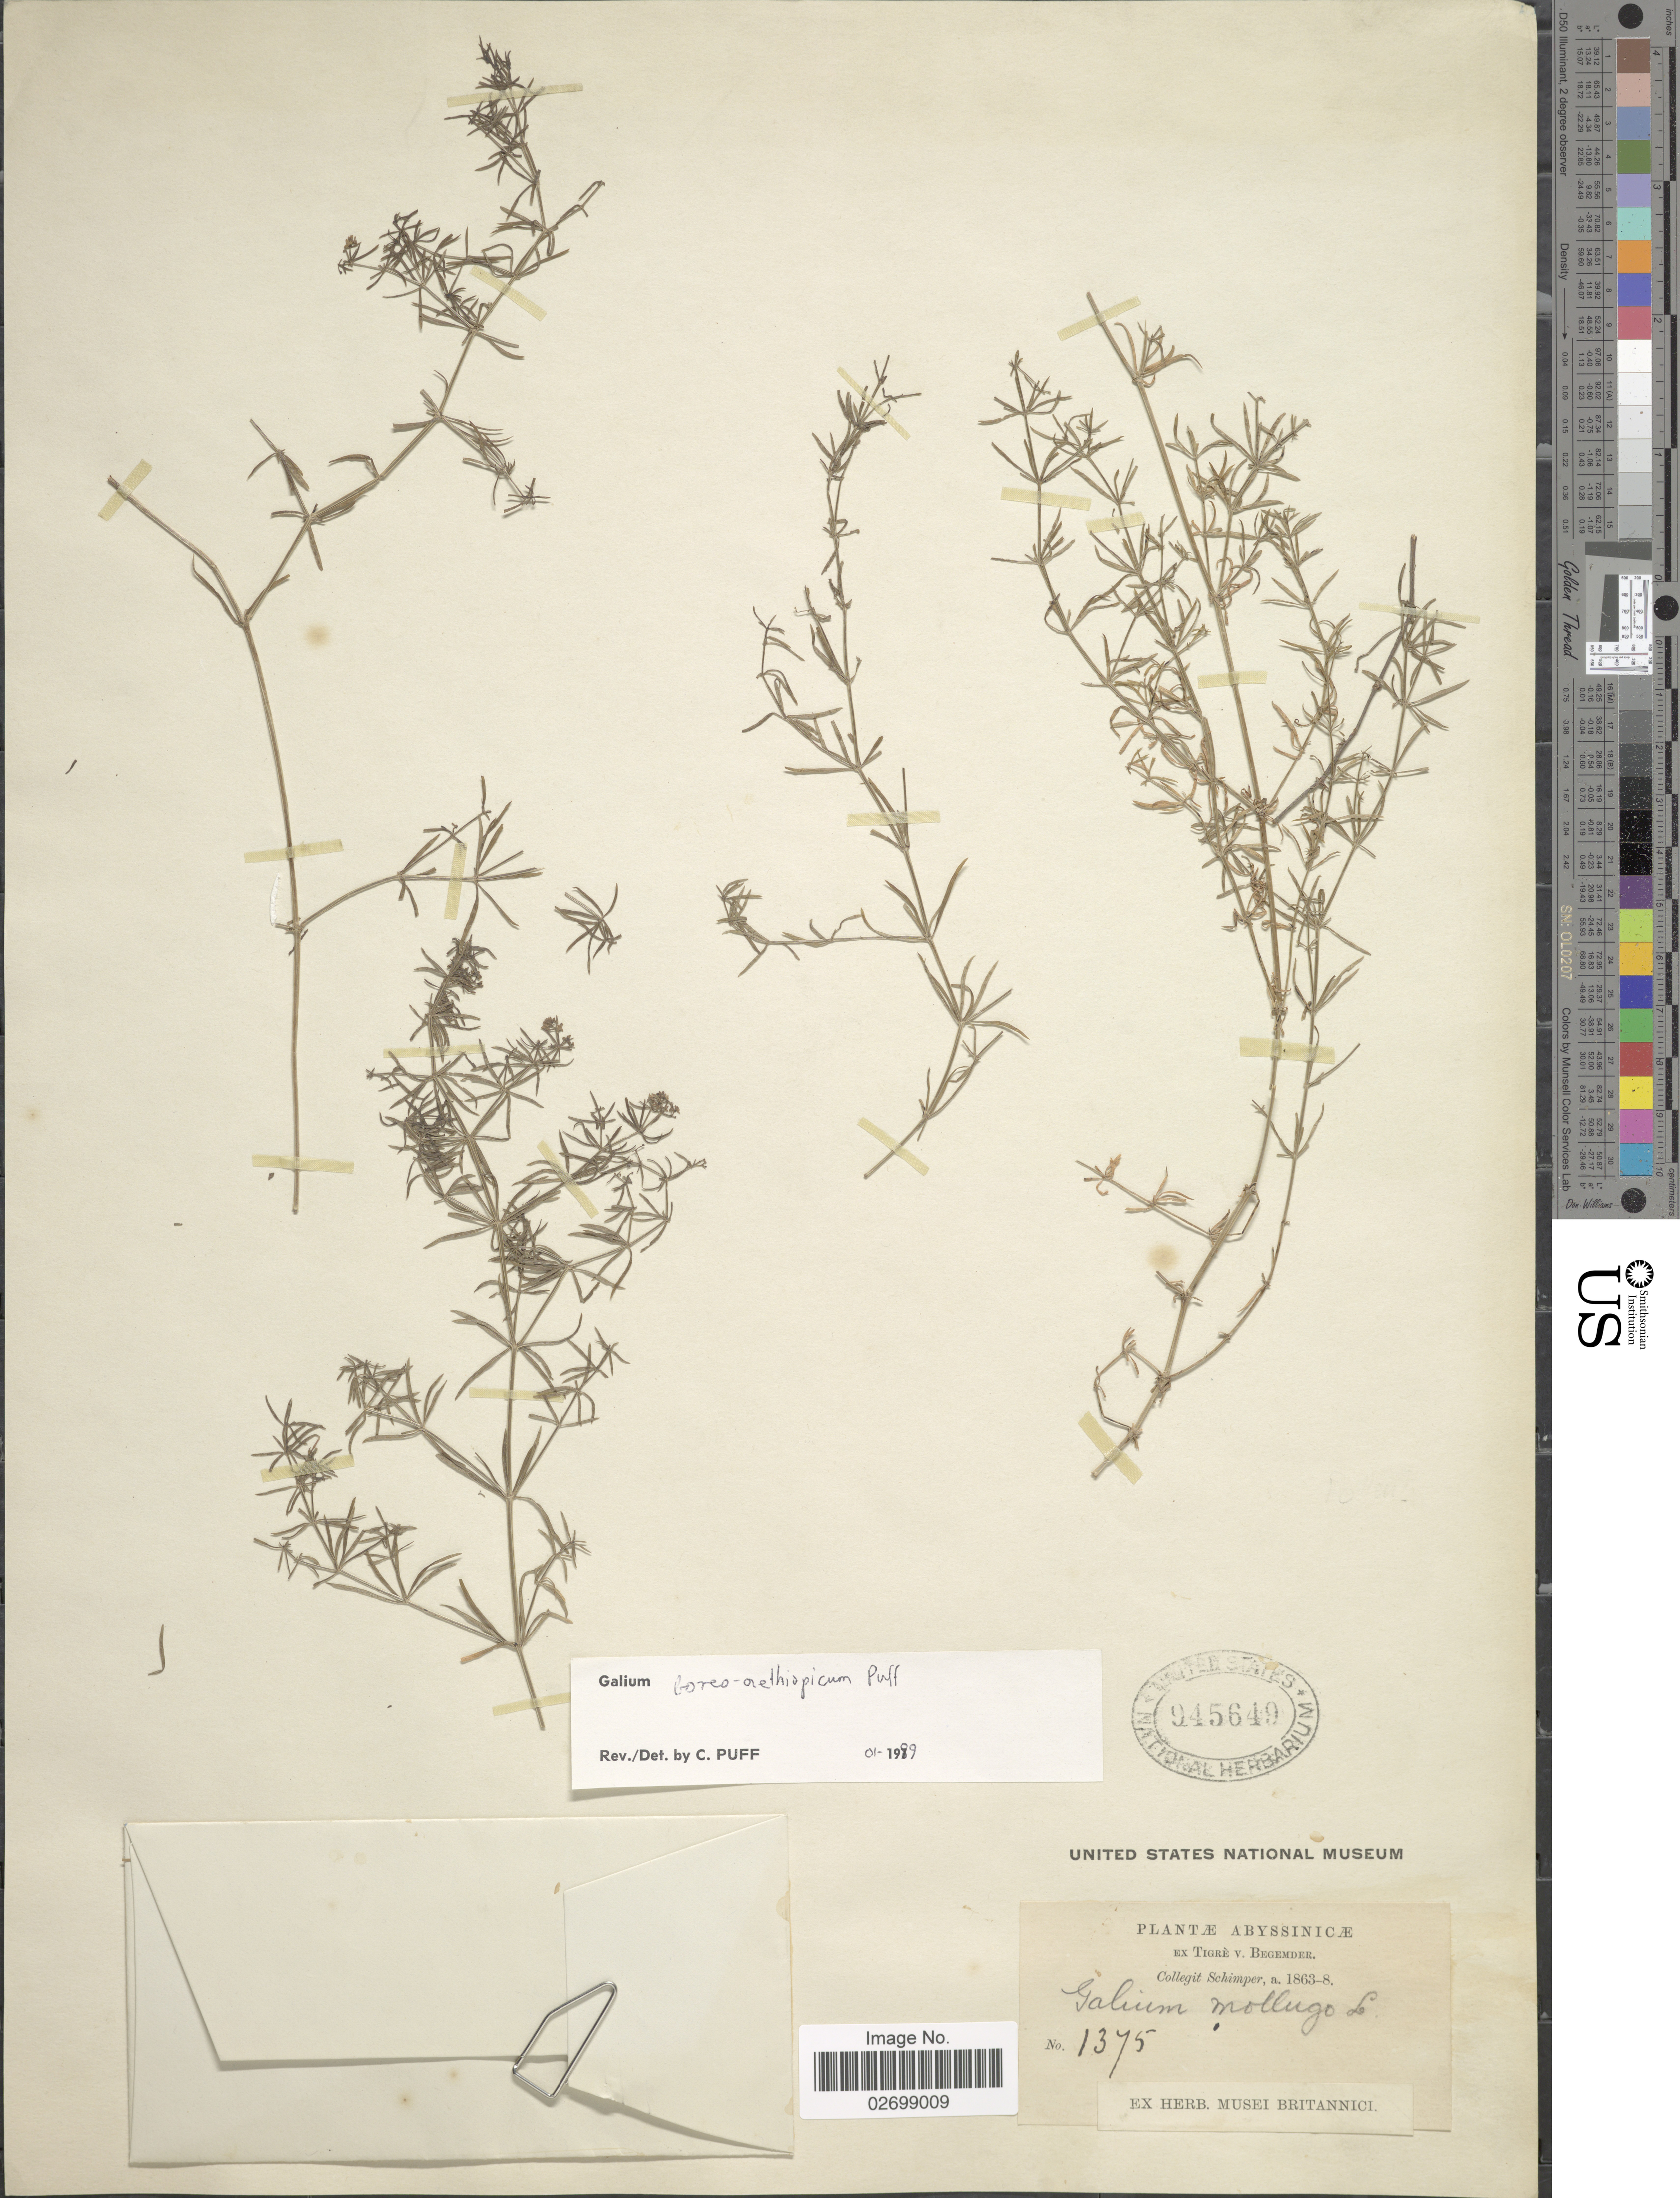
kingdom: Plantae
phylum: Tracheophyta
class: Magnoliopsida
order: Gentianales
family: Rubiaceae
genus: Galium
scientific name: Galium boreoaethiopicum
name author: Puff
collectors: -. Schimper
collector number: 1375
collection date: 1863/1868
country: Ethiopia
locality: Abyssinicae. Tigre v. Begemder.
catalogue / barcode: US 945649